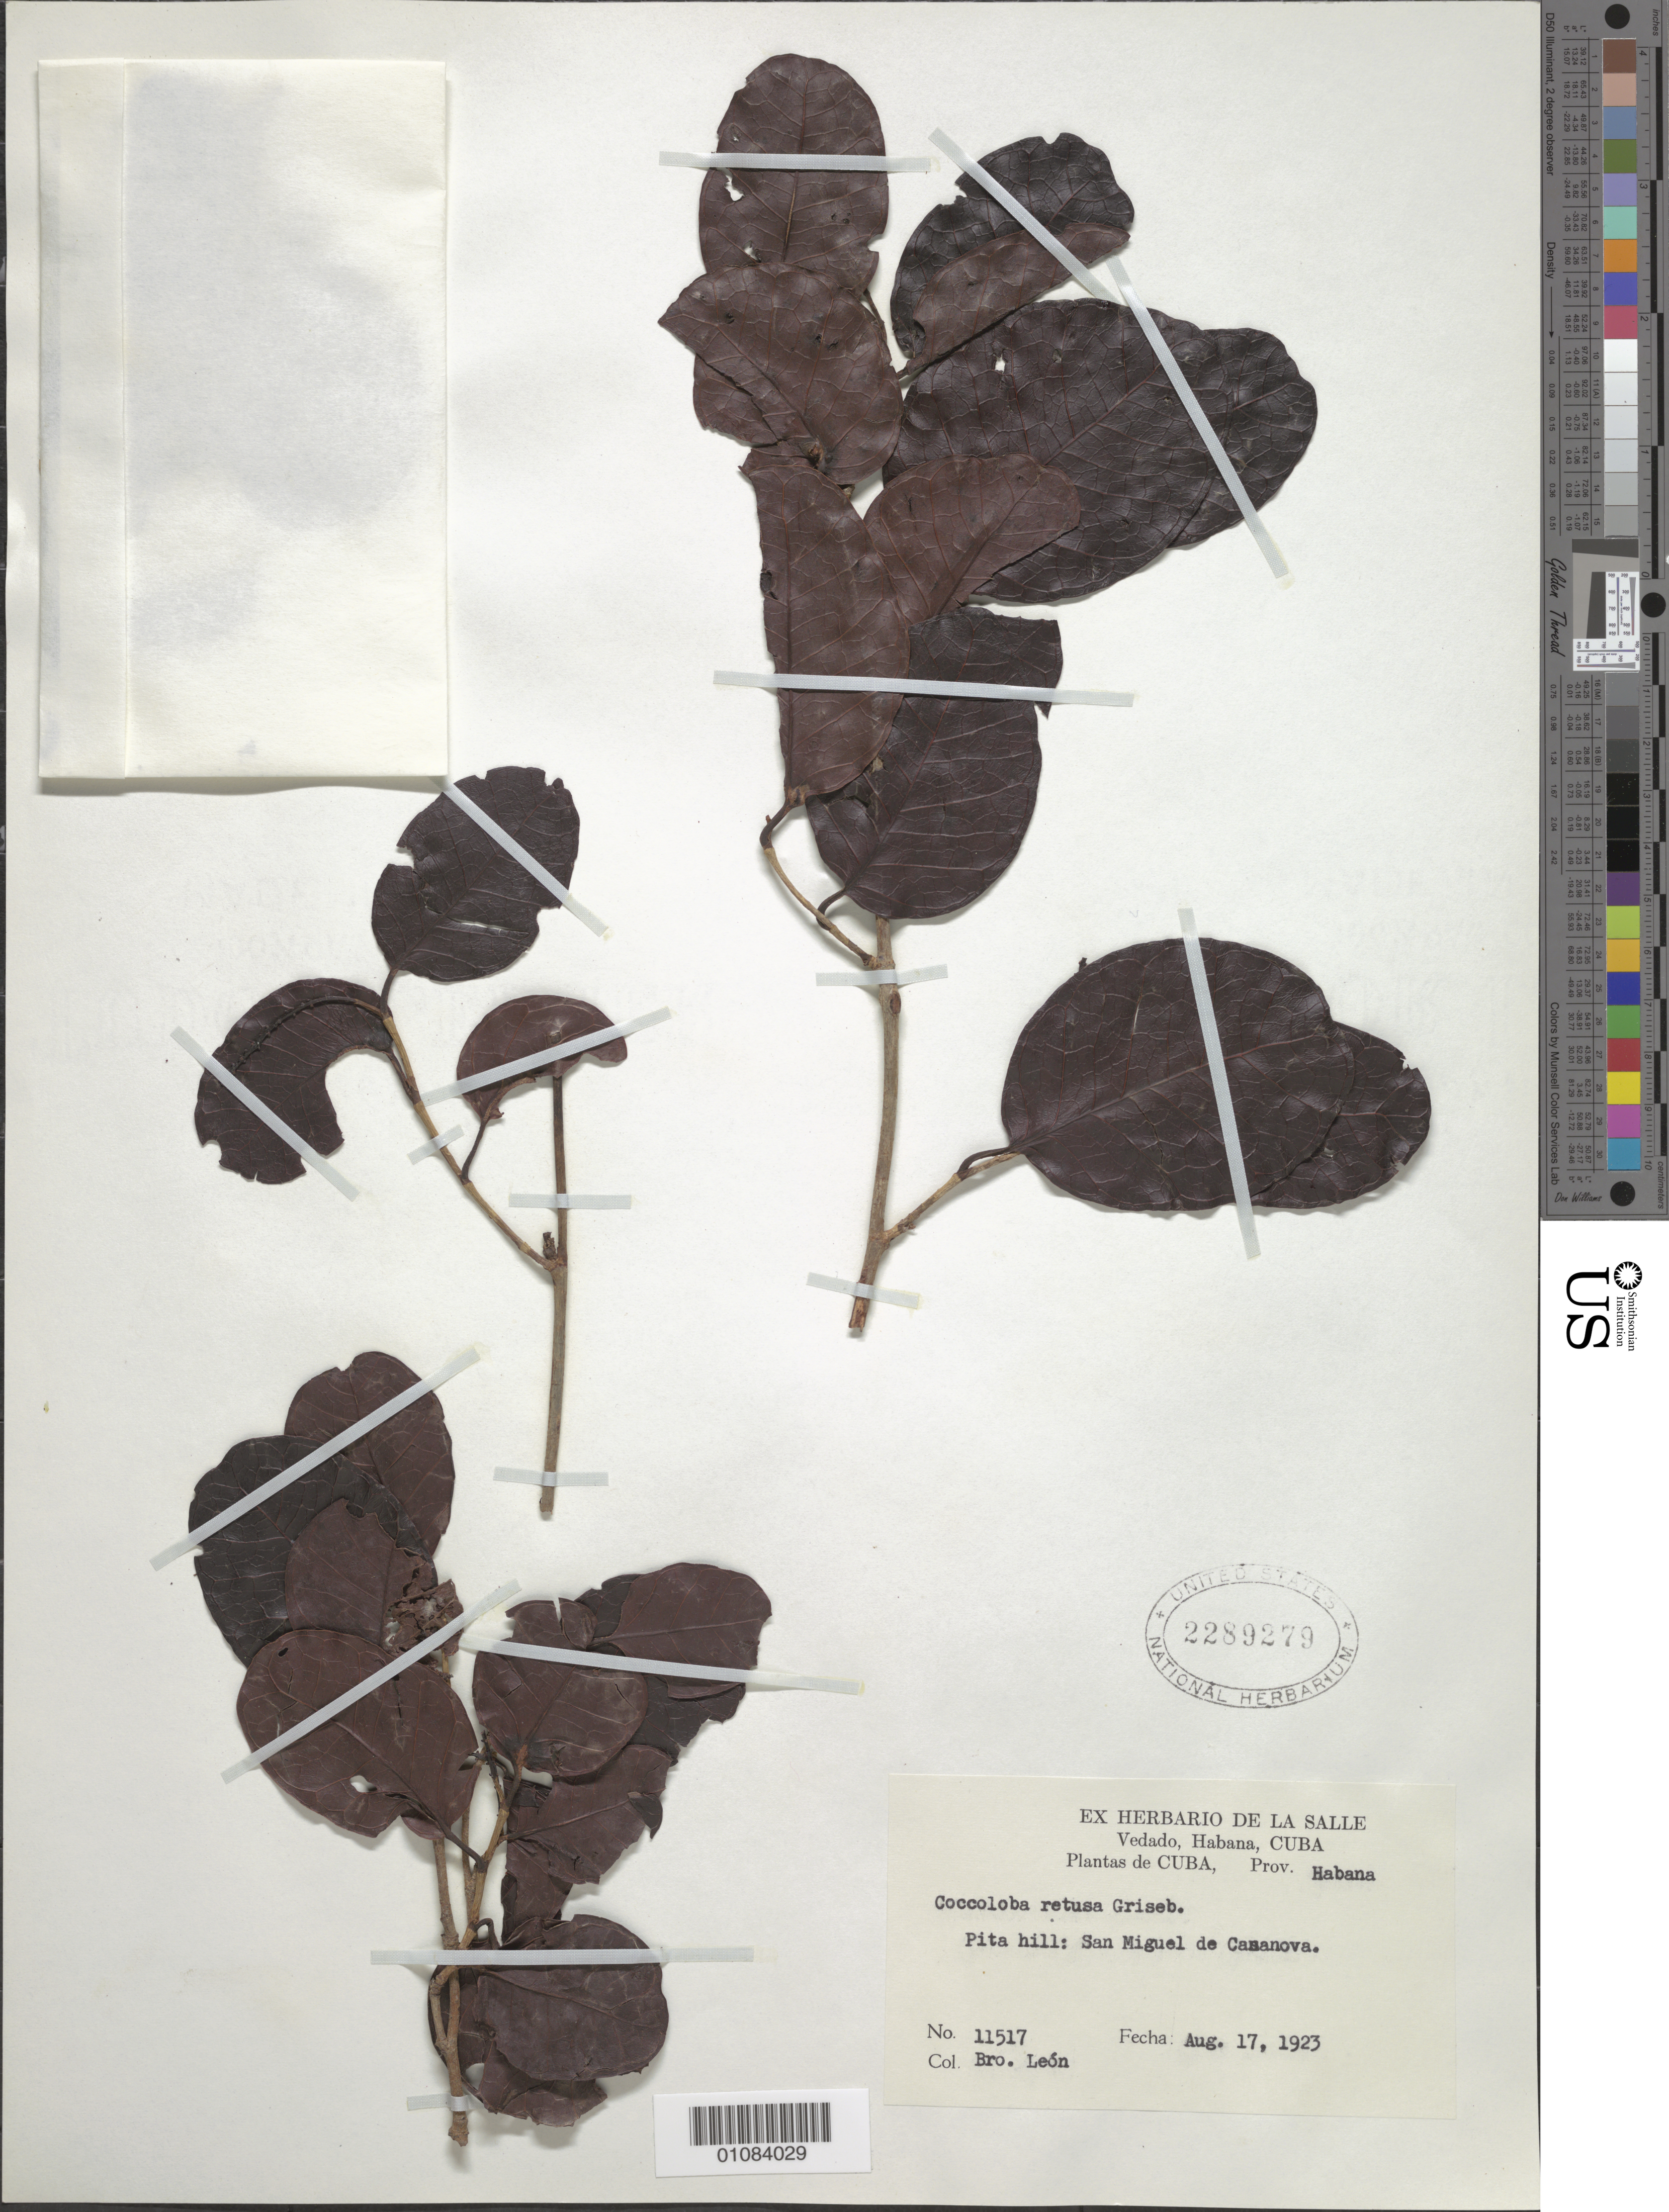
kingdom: Plantae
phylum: Tracheophyta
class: Magnoliopsida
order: Caryophyllales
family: Polygonaceae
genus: Coccoloba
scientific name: Coccoloba retusa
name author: Griseb.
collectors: Bro. León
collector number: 11517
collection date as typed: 17 Aug 1923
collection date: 1923-08-17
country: Cuba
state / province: La Habana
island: Cuba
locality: Pita hill: San Miguel de Cananova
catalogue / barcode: US 2289279